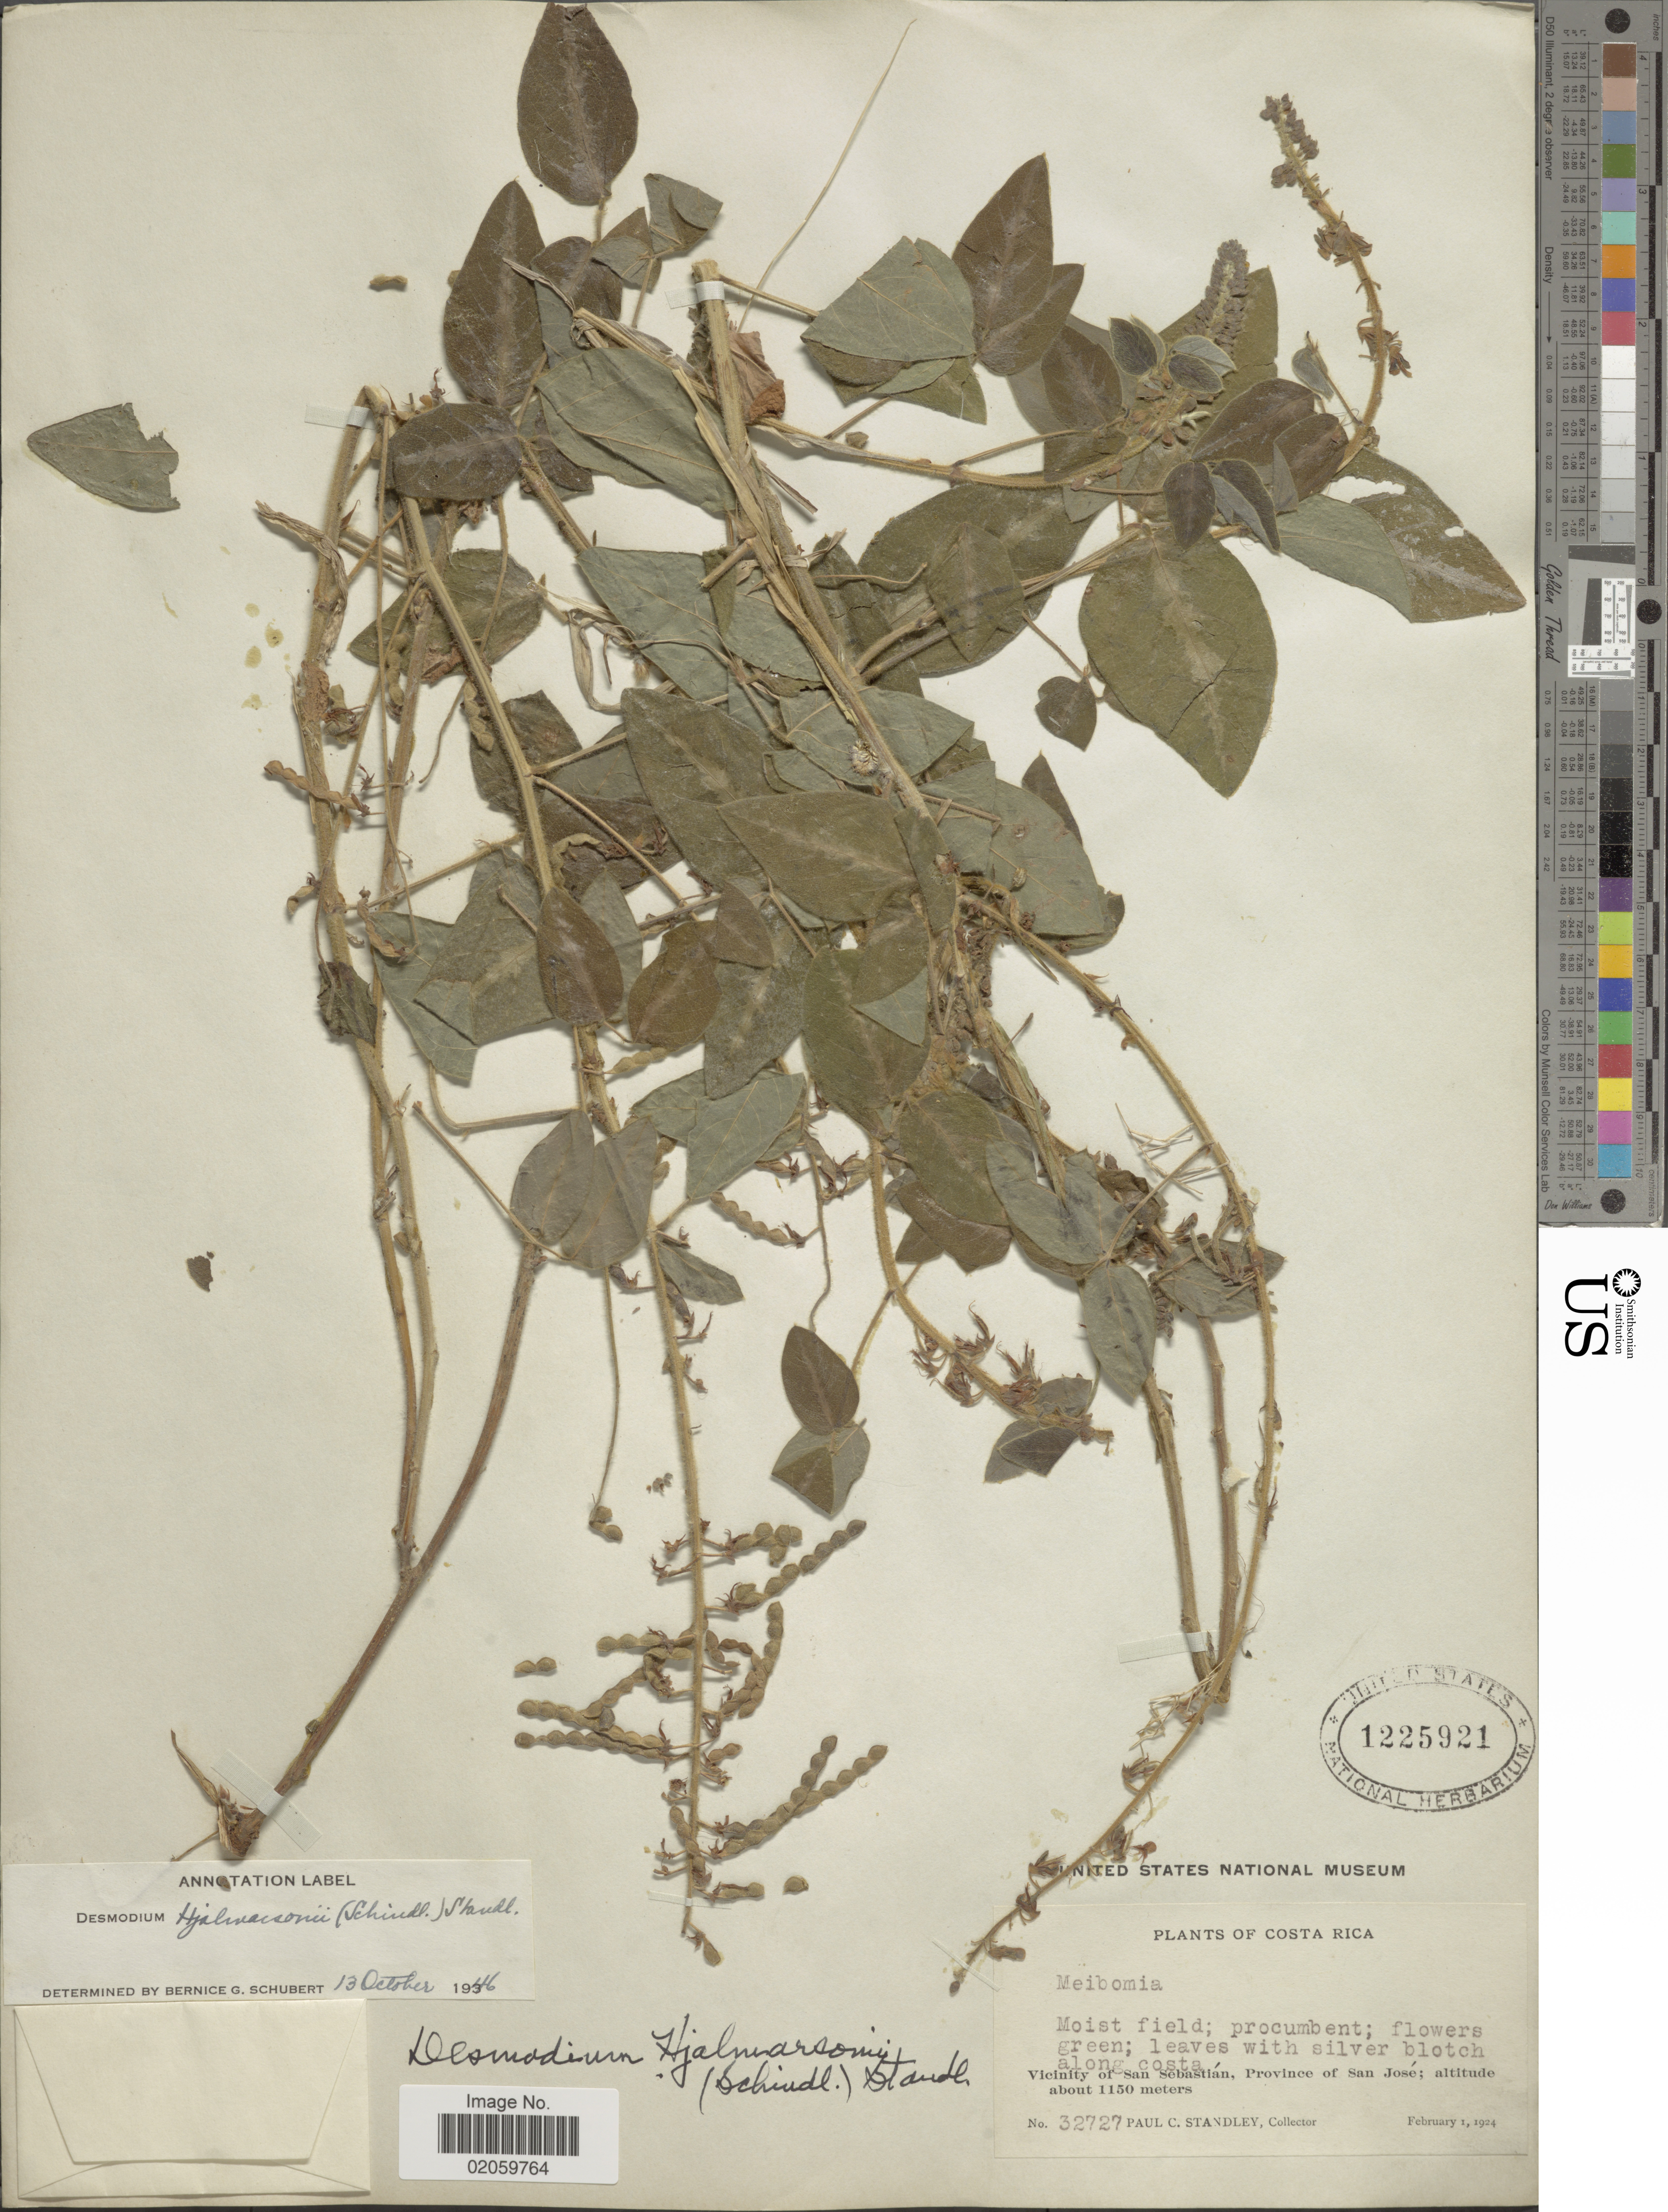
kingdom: Plantae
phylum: Tracheophyta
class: Magnoliopsida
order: Fabales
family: Fabaceae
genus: Desmodium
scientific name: Desmodium intortum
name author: (Mill.) Urb.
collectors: P. C. Standley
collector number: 32727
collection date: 1924-02-01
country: Costa Rica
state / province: San José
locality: Vicinity of San Sebastian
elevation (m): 1150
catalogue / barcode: US 1225921